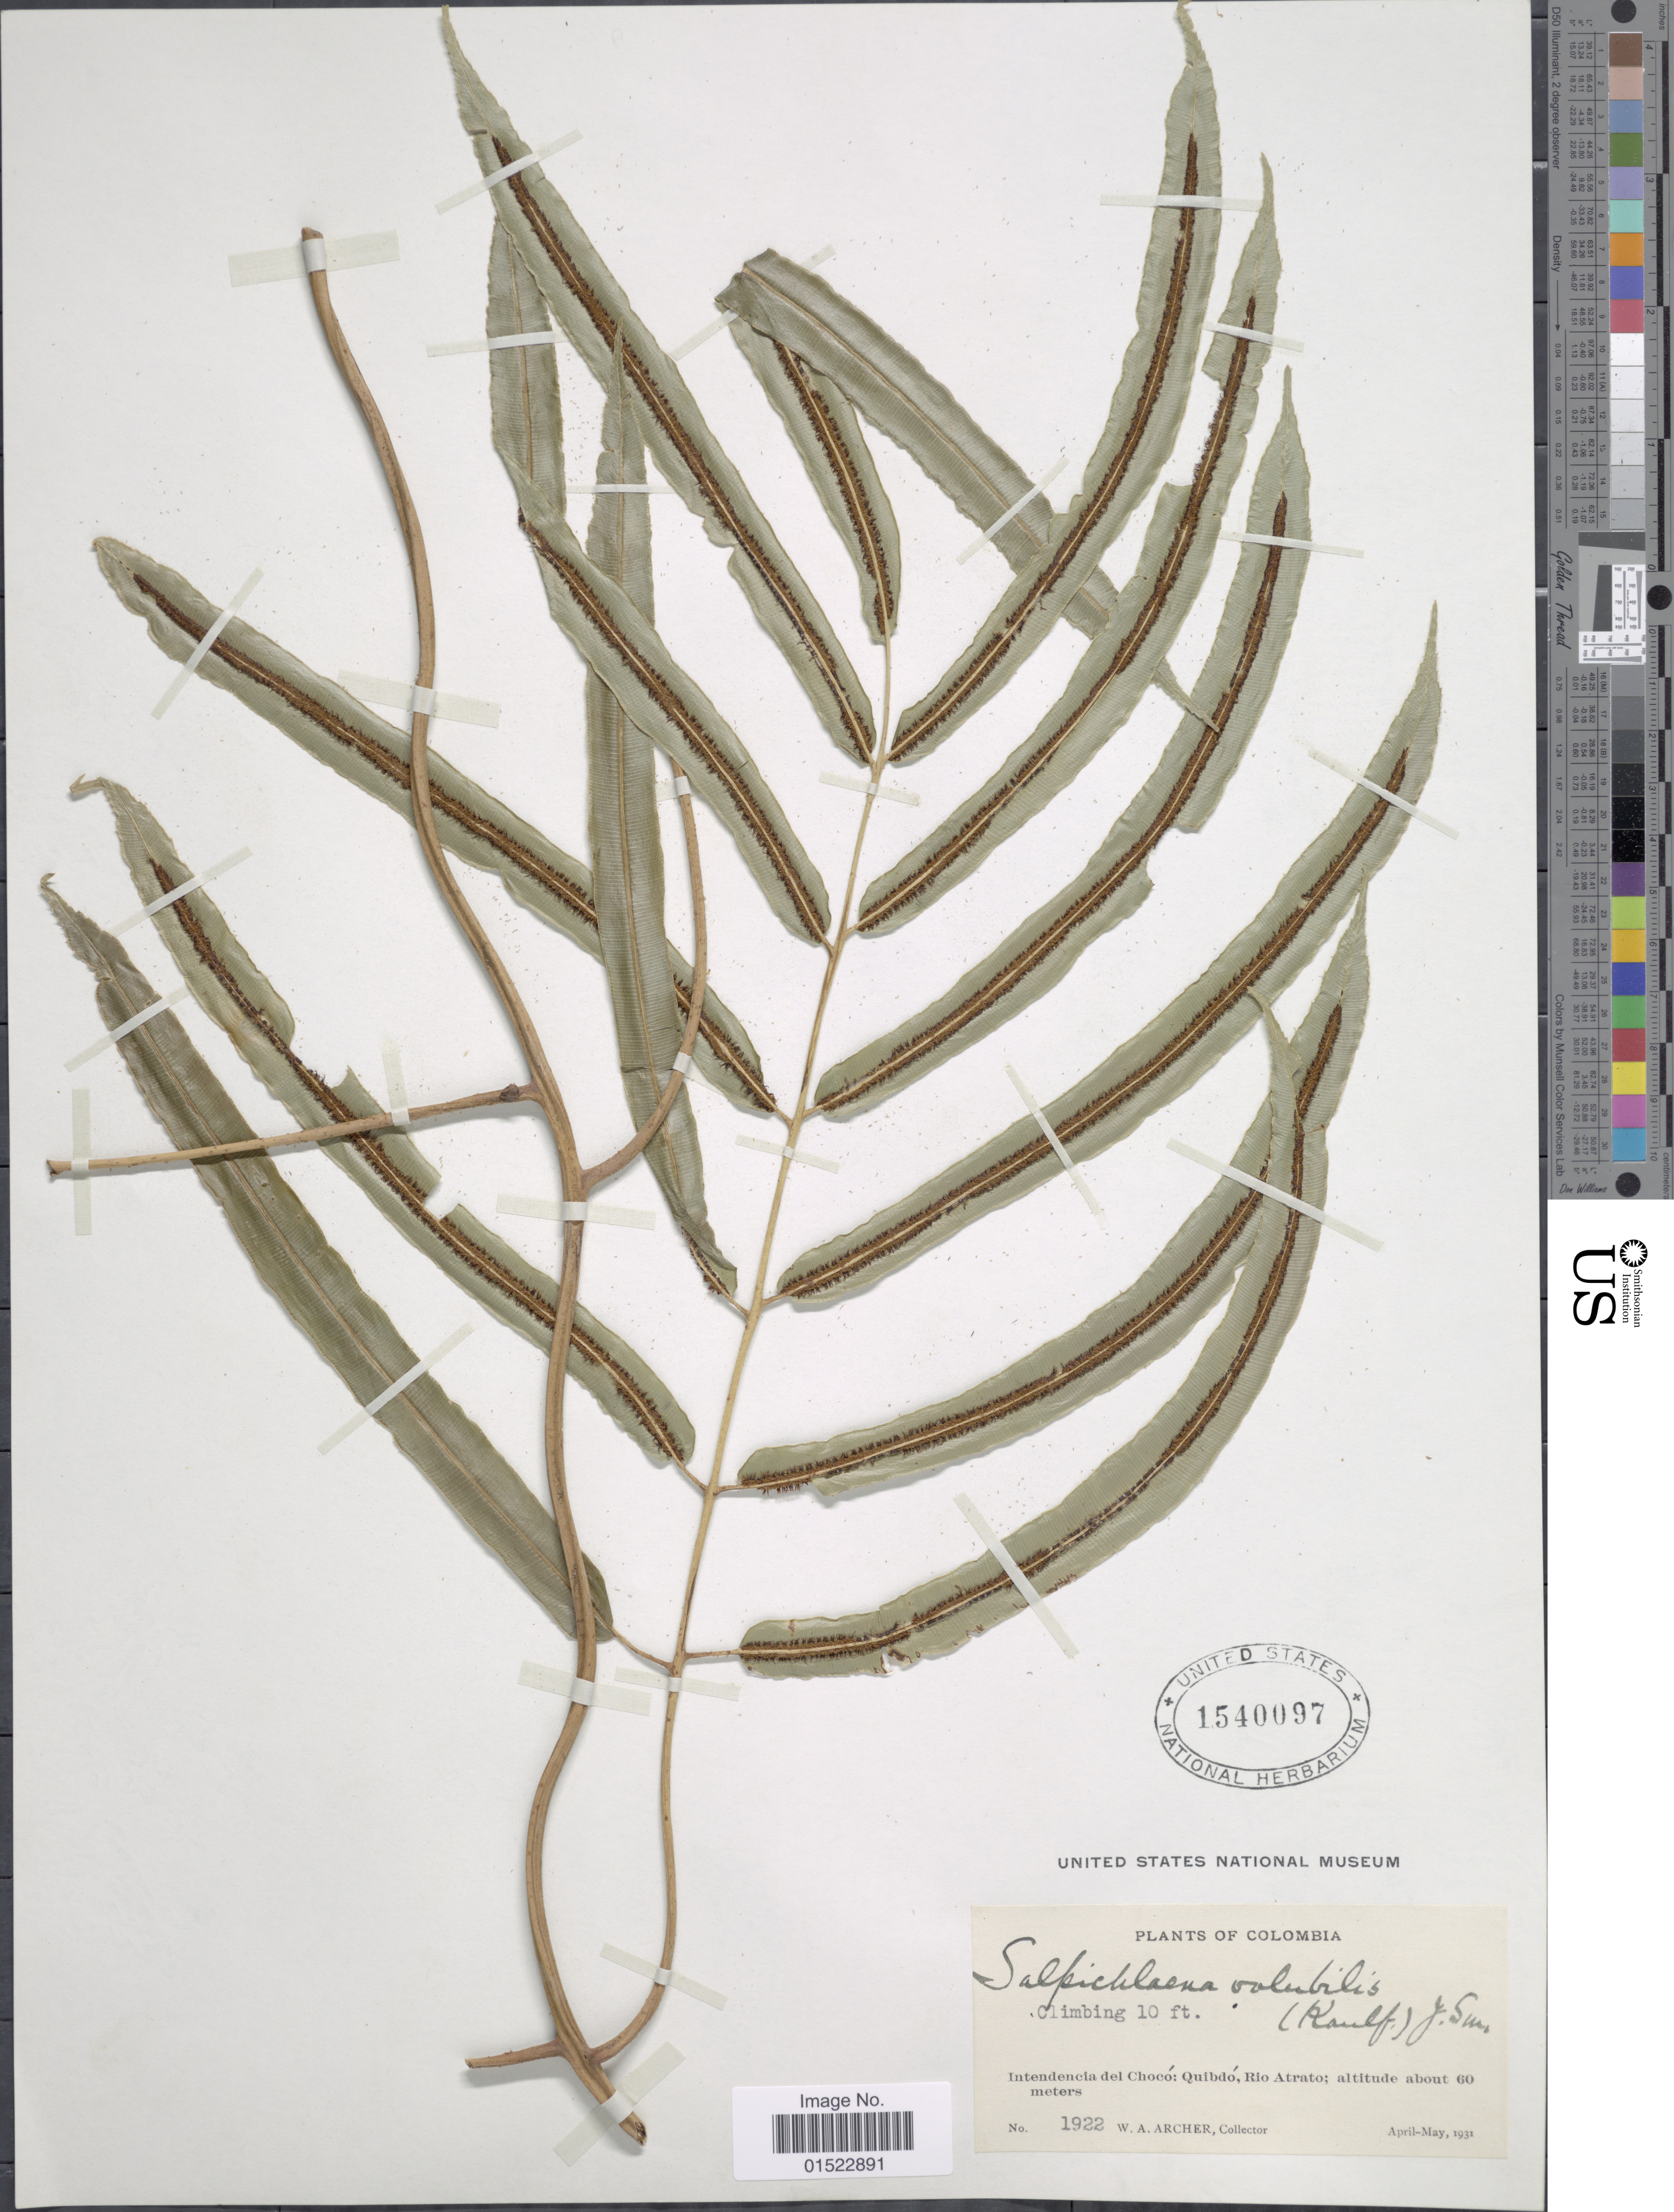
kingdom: Plantae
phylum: Tracheophyta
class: Polypodiopsida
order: Polypodiales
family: Blechnaceae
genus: Salpichlaena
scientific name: Salpichlaena volubilis subsp. volubilis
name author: (Kaulf.) J. Sm.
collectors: W. A. Archer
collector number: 1922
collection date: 1931-04/1931-05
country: Colombia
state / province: Chocó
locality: Quibdo, Rio Atrato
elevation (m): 60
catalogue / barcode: US 1540097